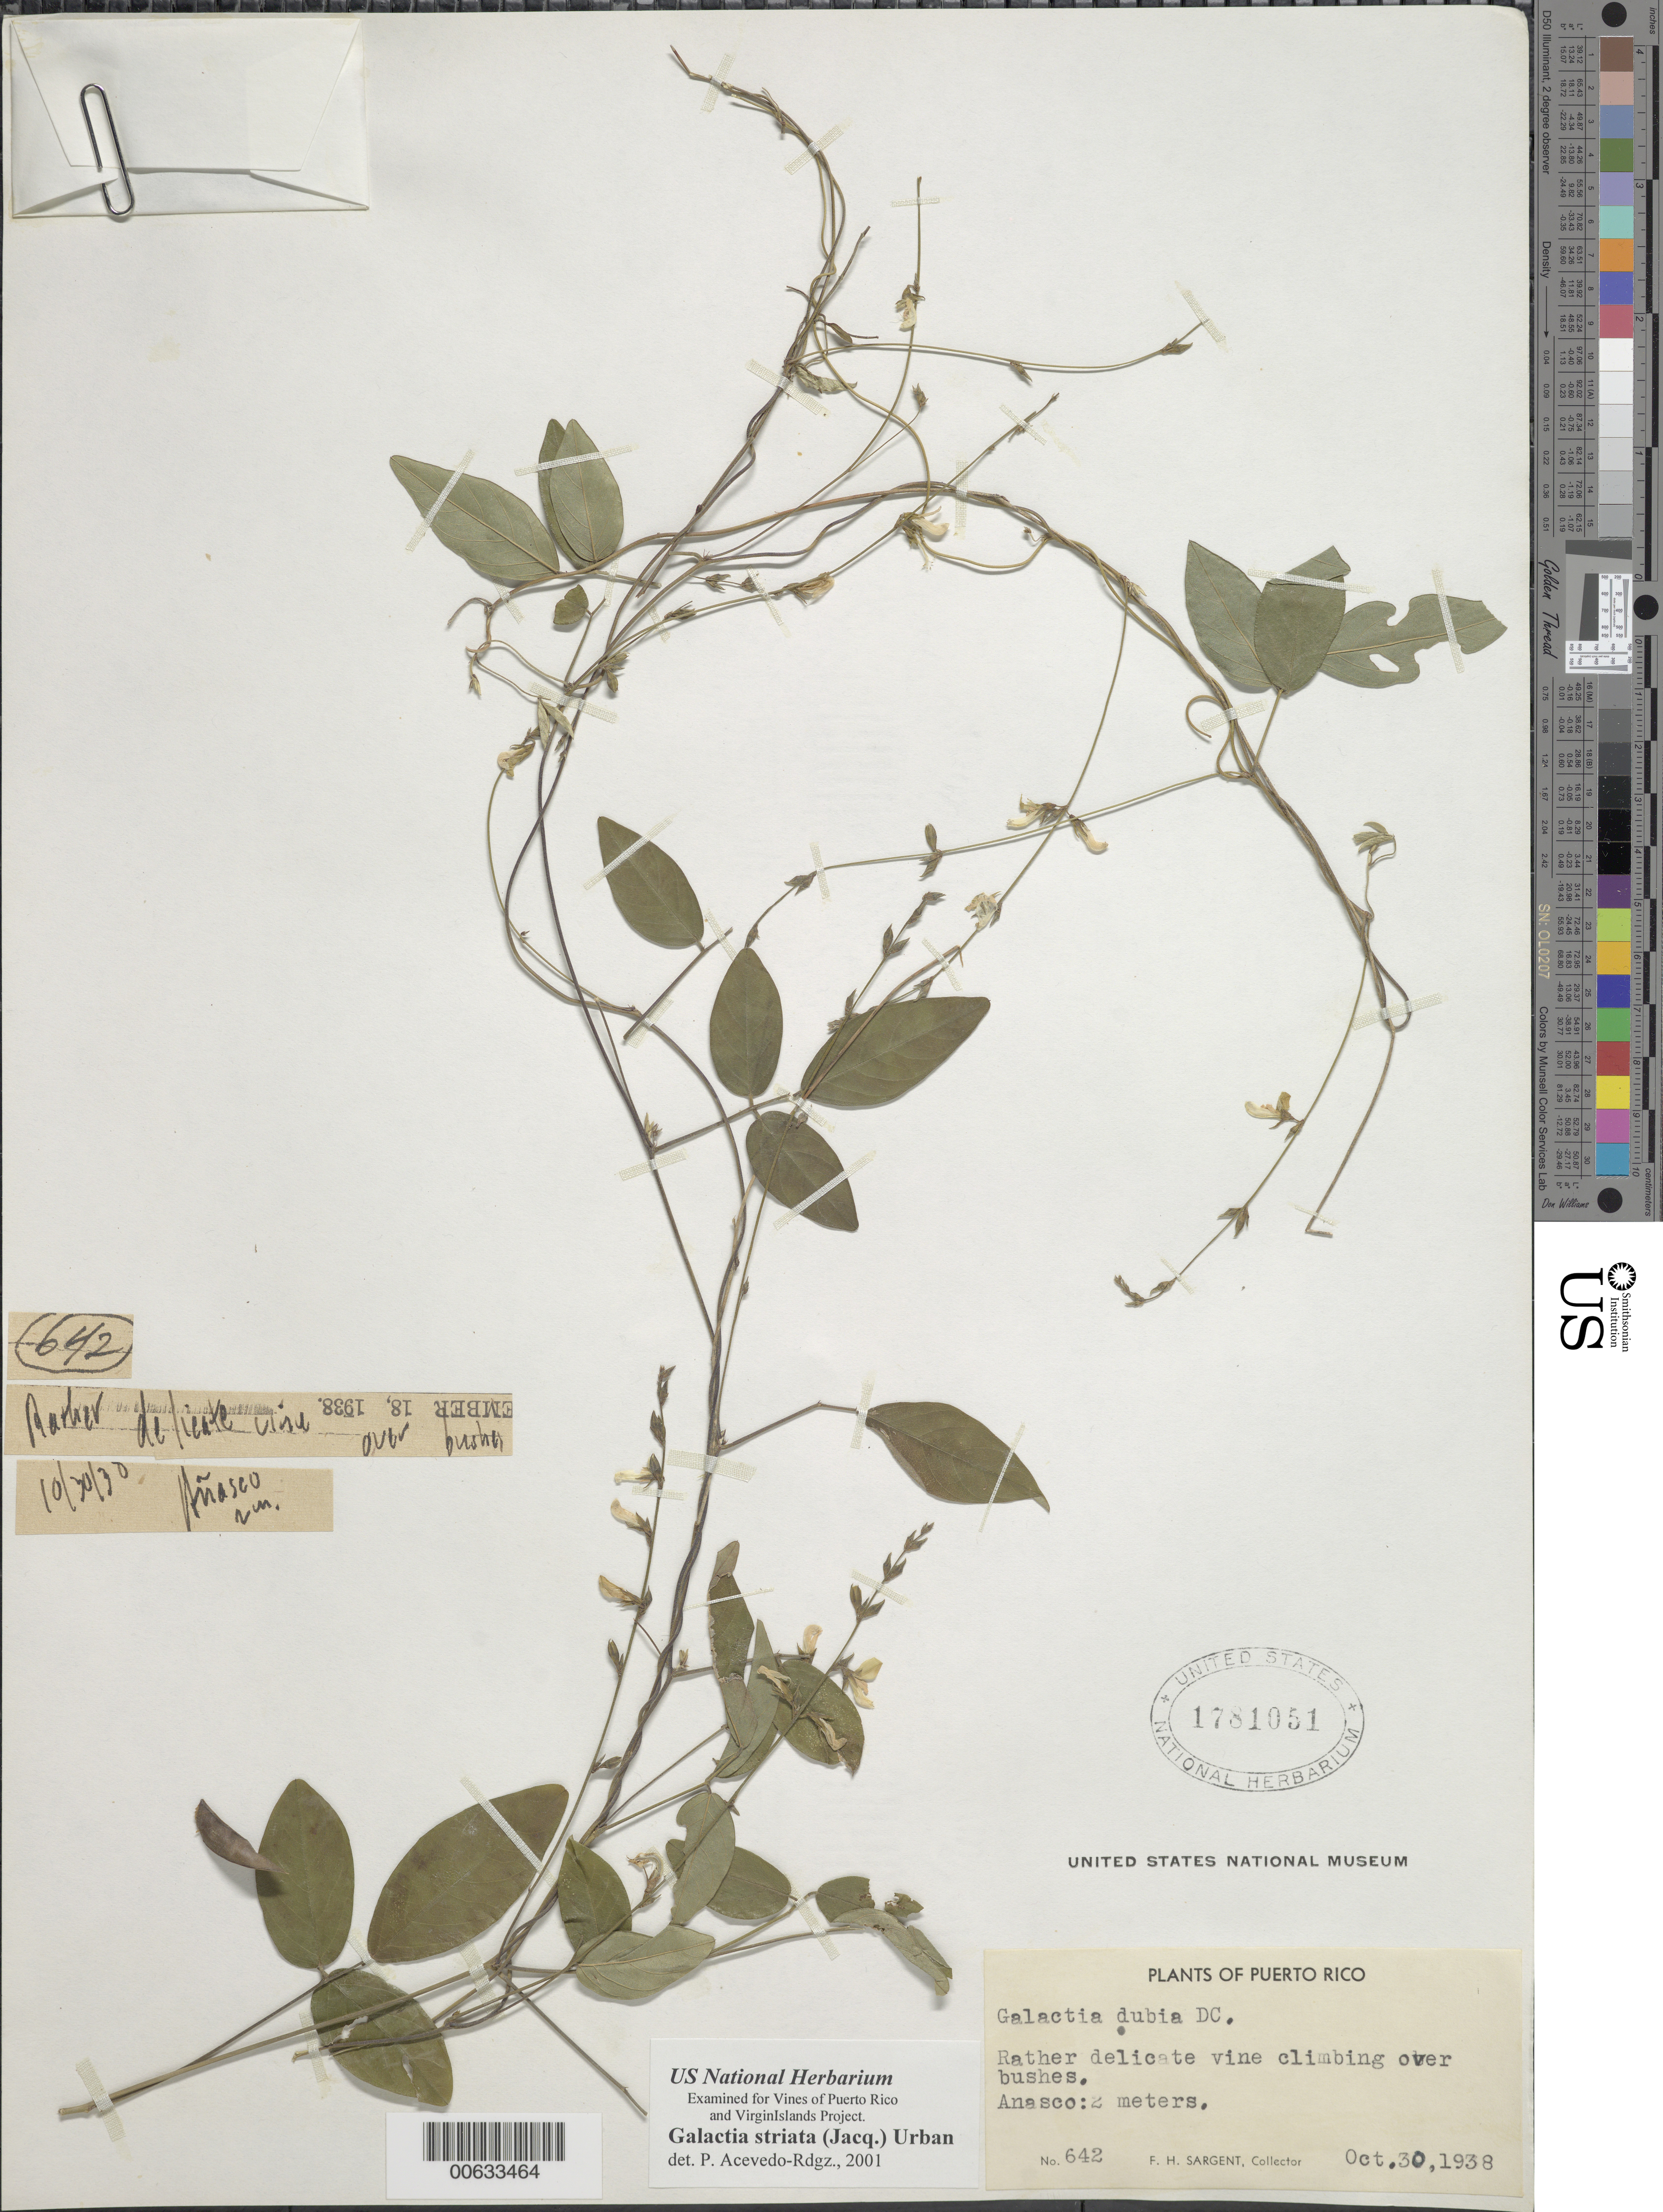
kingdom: Plantae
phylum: Tracheophyta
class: Magnoliopsida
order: Fabales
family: Fabaceae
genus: Galactia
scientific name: Galactia striata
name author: (Jacq.) Urb.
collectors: F. H. Sargent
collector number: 642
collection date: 1938-10-30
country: Puerto Rico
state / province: Añasco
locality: Anasco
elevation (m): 2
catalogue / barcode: US 1781051